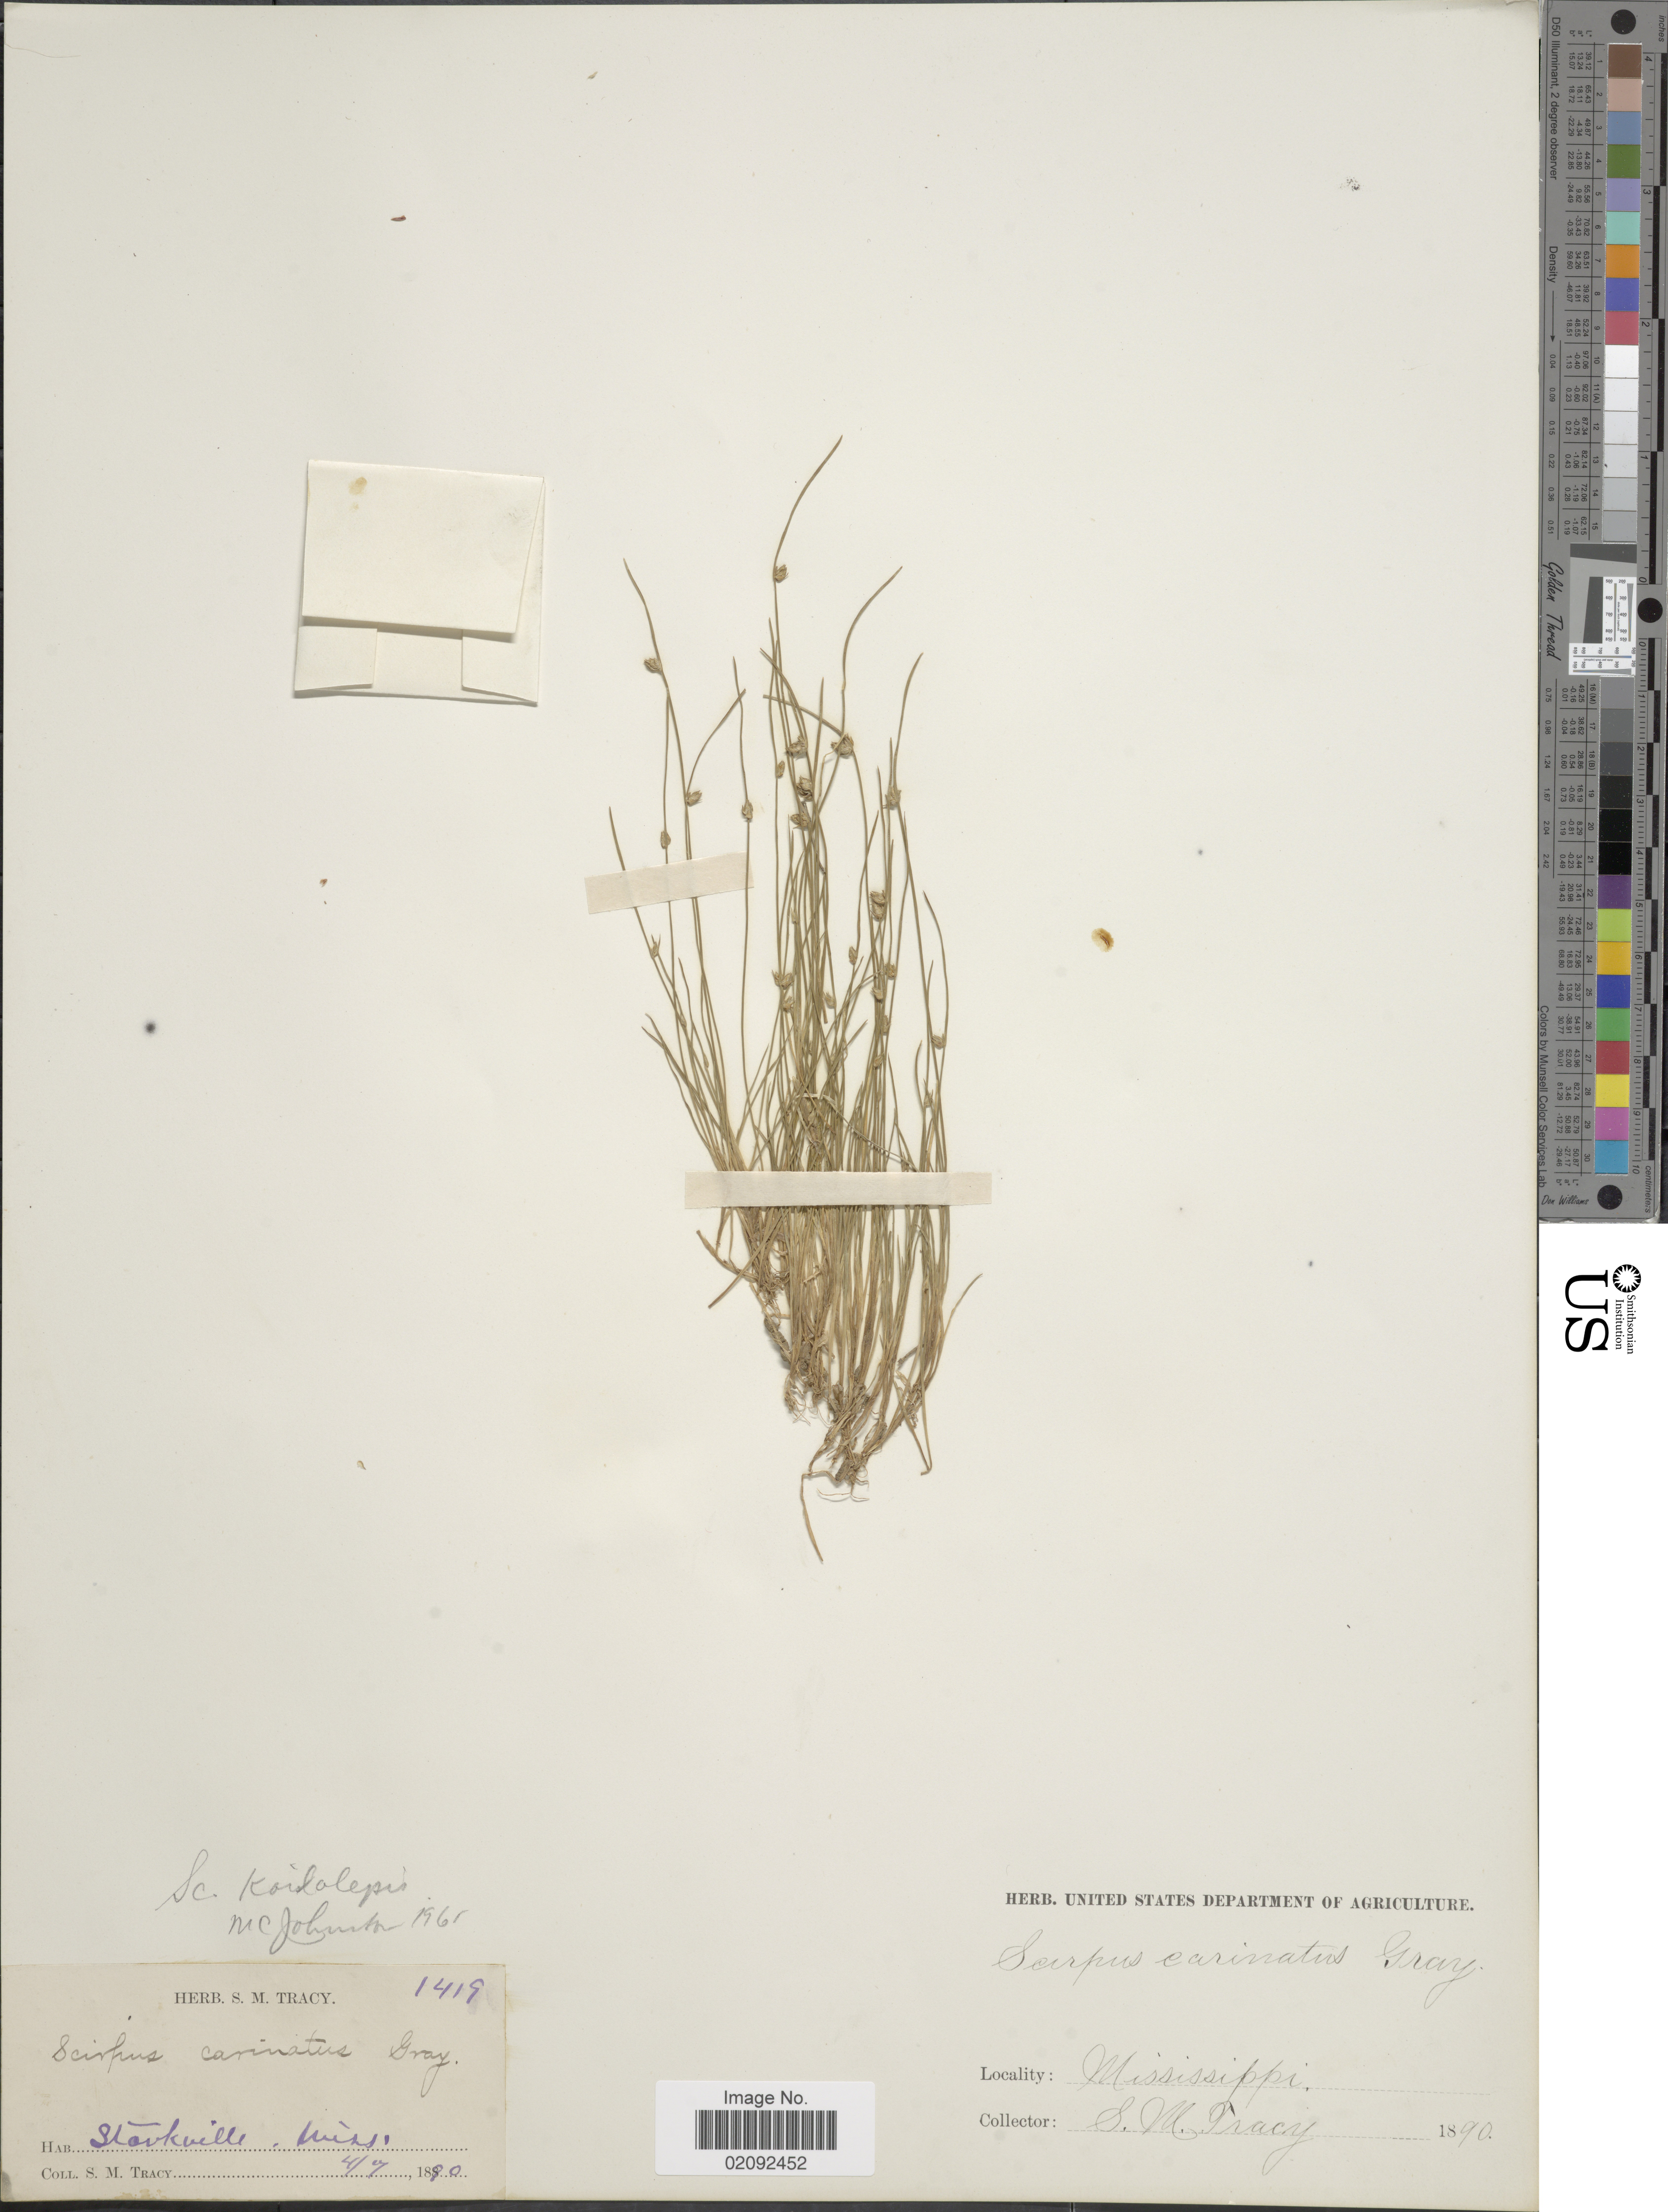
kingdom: Plantae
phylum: Tracheophyta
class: Liliopsida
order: Poales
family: Cyperaceae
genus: Isolepis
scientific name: Isolepis carinata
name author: Hook. & Arn. ex Torr.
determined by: Strong, M. T., (US), Smithsonian Institution - National Museum of Natural History (UNITED STATES)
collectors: S. M. Tracy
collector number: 1419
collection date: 1890-04-07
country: United States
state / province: Mississippi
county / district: Oktibbeha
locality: Starkville